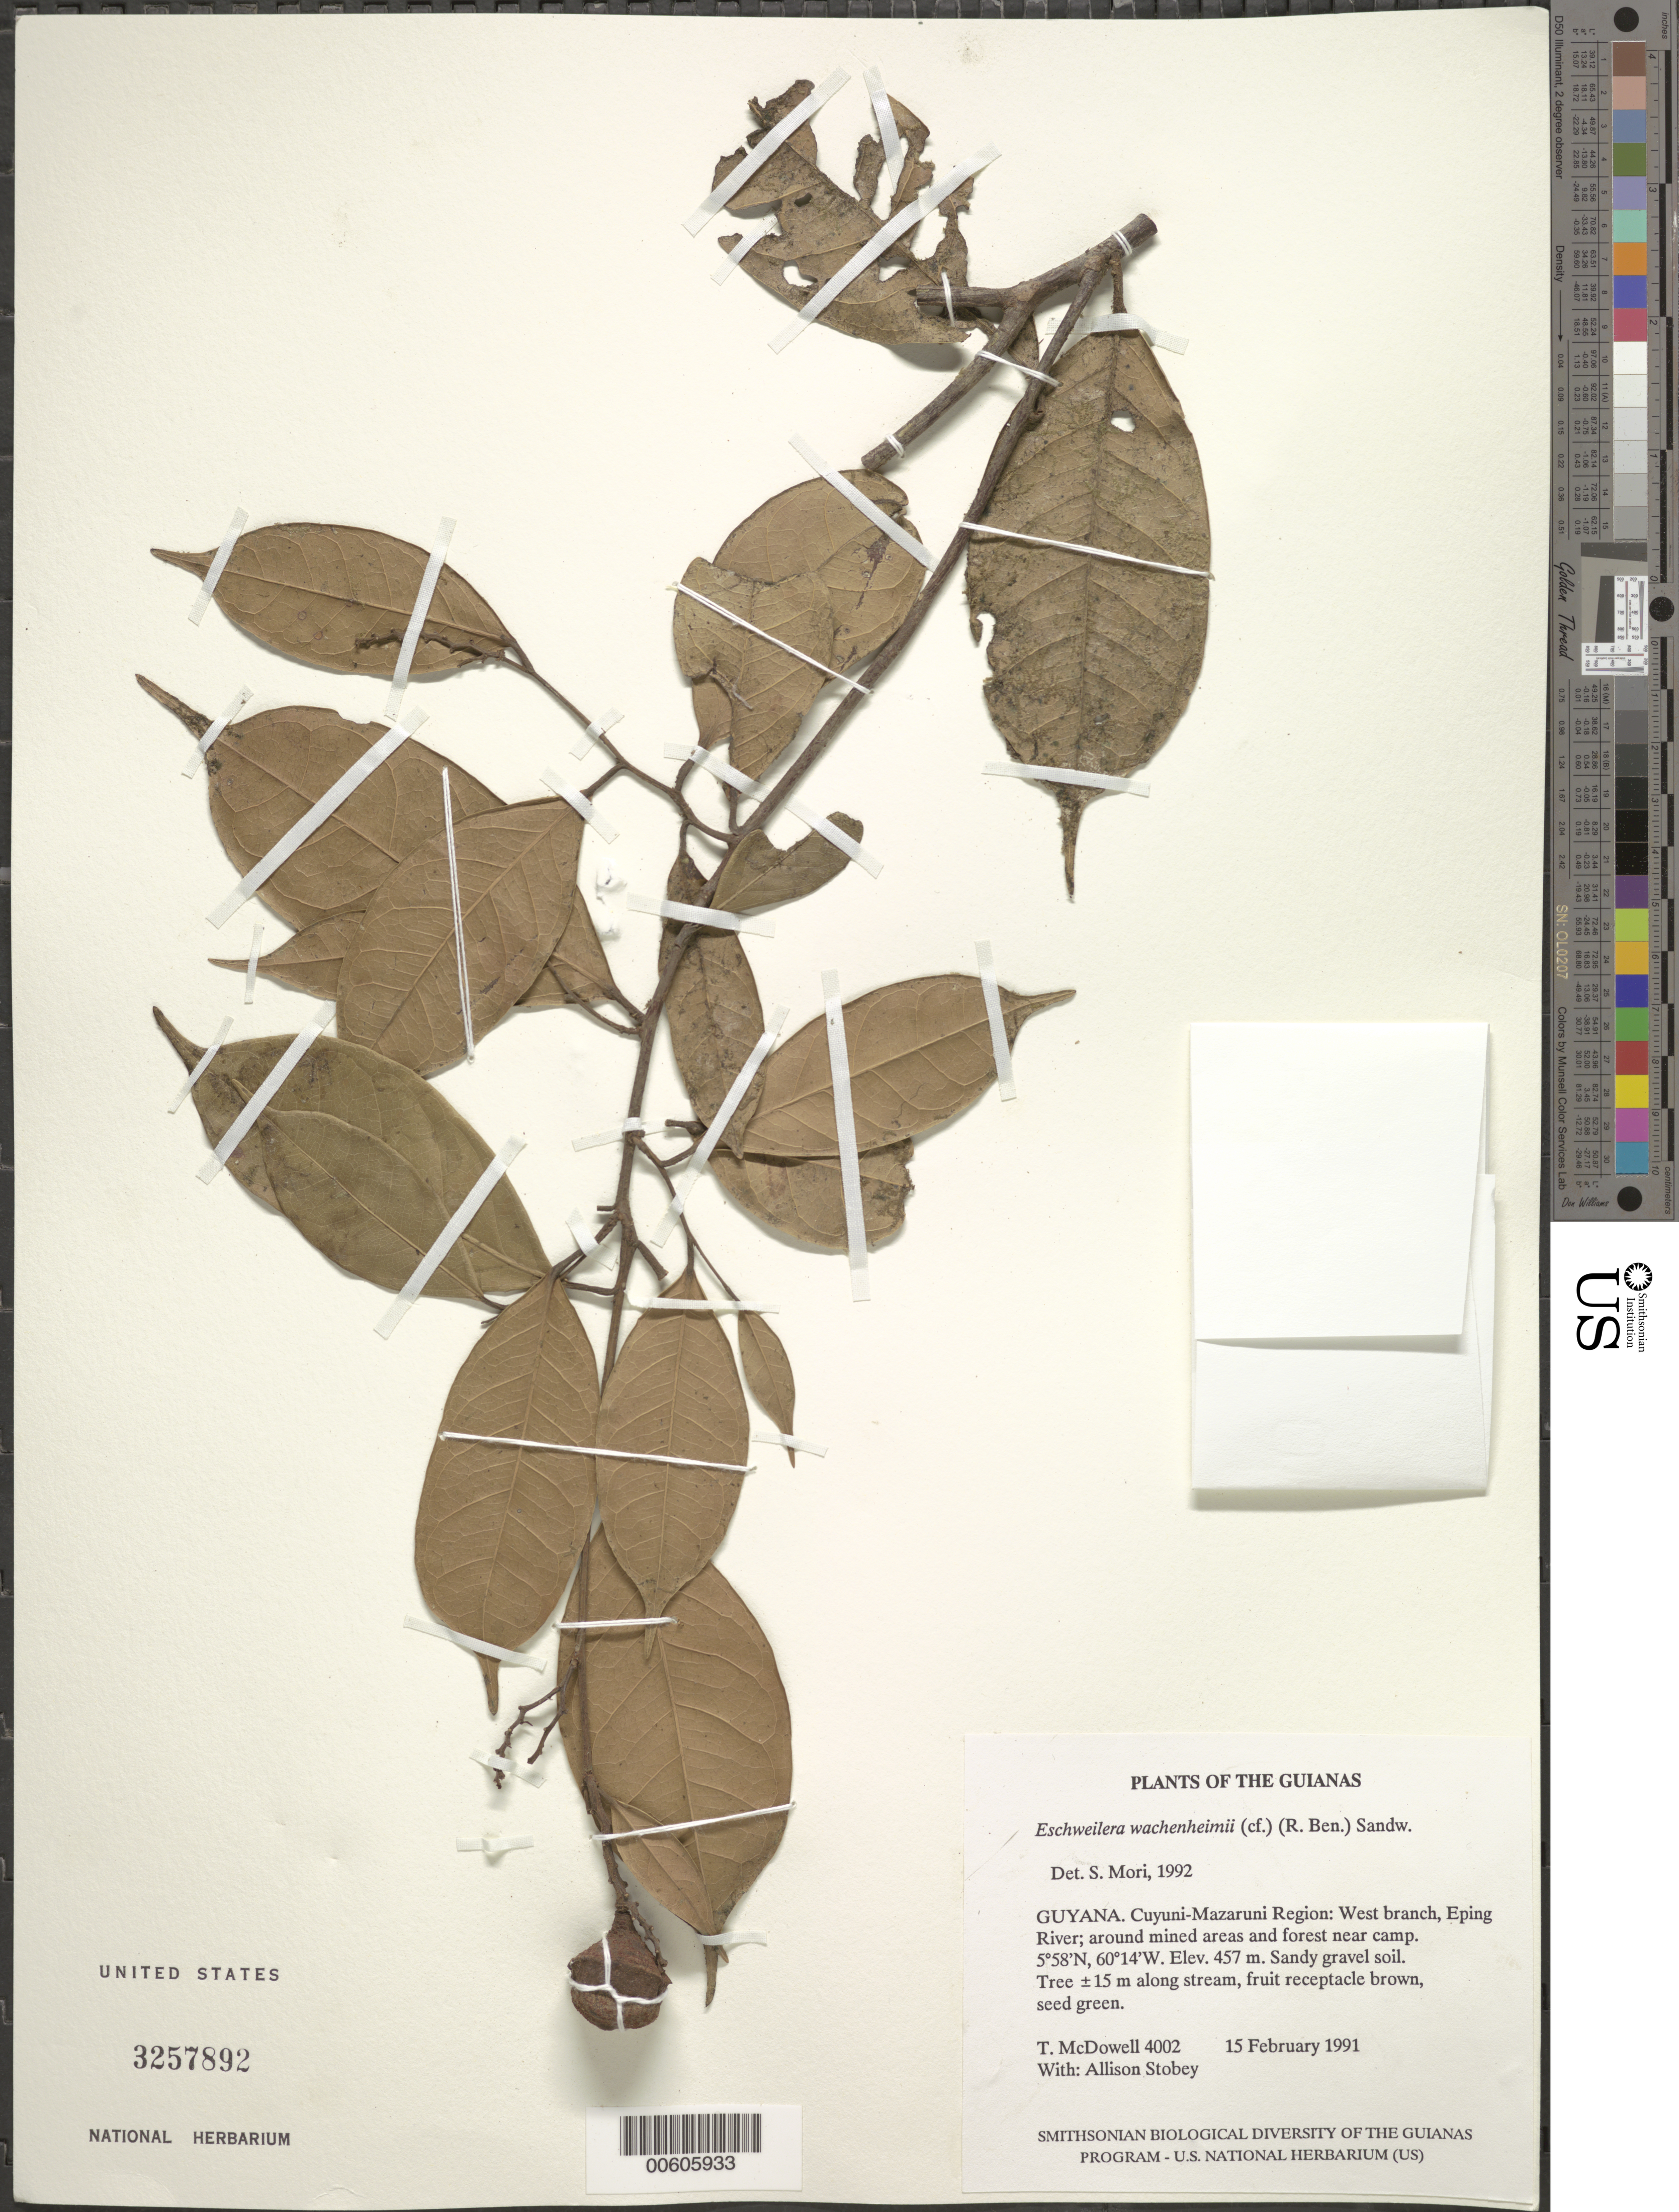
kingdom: Plantae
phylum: Tracheophyta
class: Magnoliopsida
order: Ericales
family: Lecythidaceae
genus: Eschweilera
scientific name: Eschweilera wachenheimii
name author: (Benoist) Sandwith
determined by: Mori, Scott A.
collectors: T. McDowell & A. Stobey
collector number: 4002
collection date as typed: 15 February 1991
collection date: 1991-02-15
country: Guyana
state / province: Cuyuni-Mazaruni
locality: West branch, Eping River; near camp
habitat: Around mined areas and forest. Sandy gravel soil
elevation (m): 457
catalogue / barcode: US 3257892